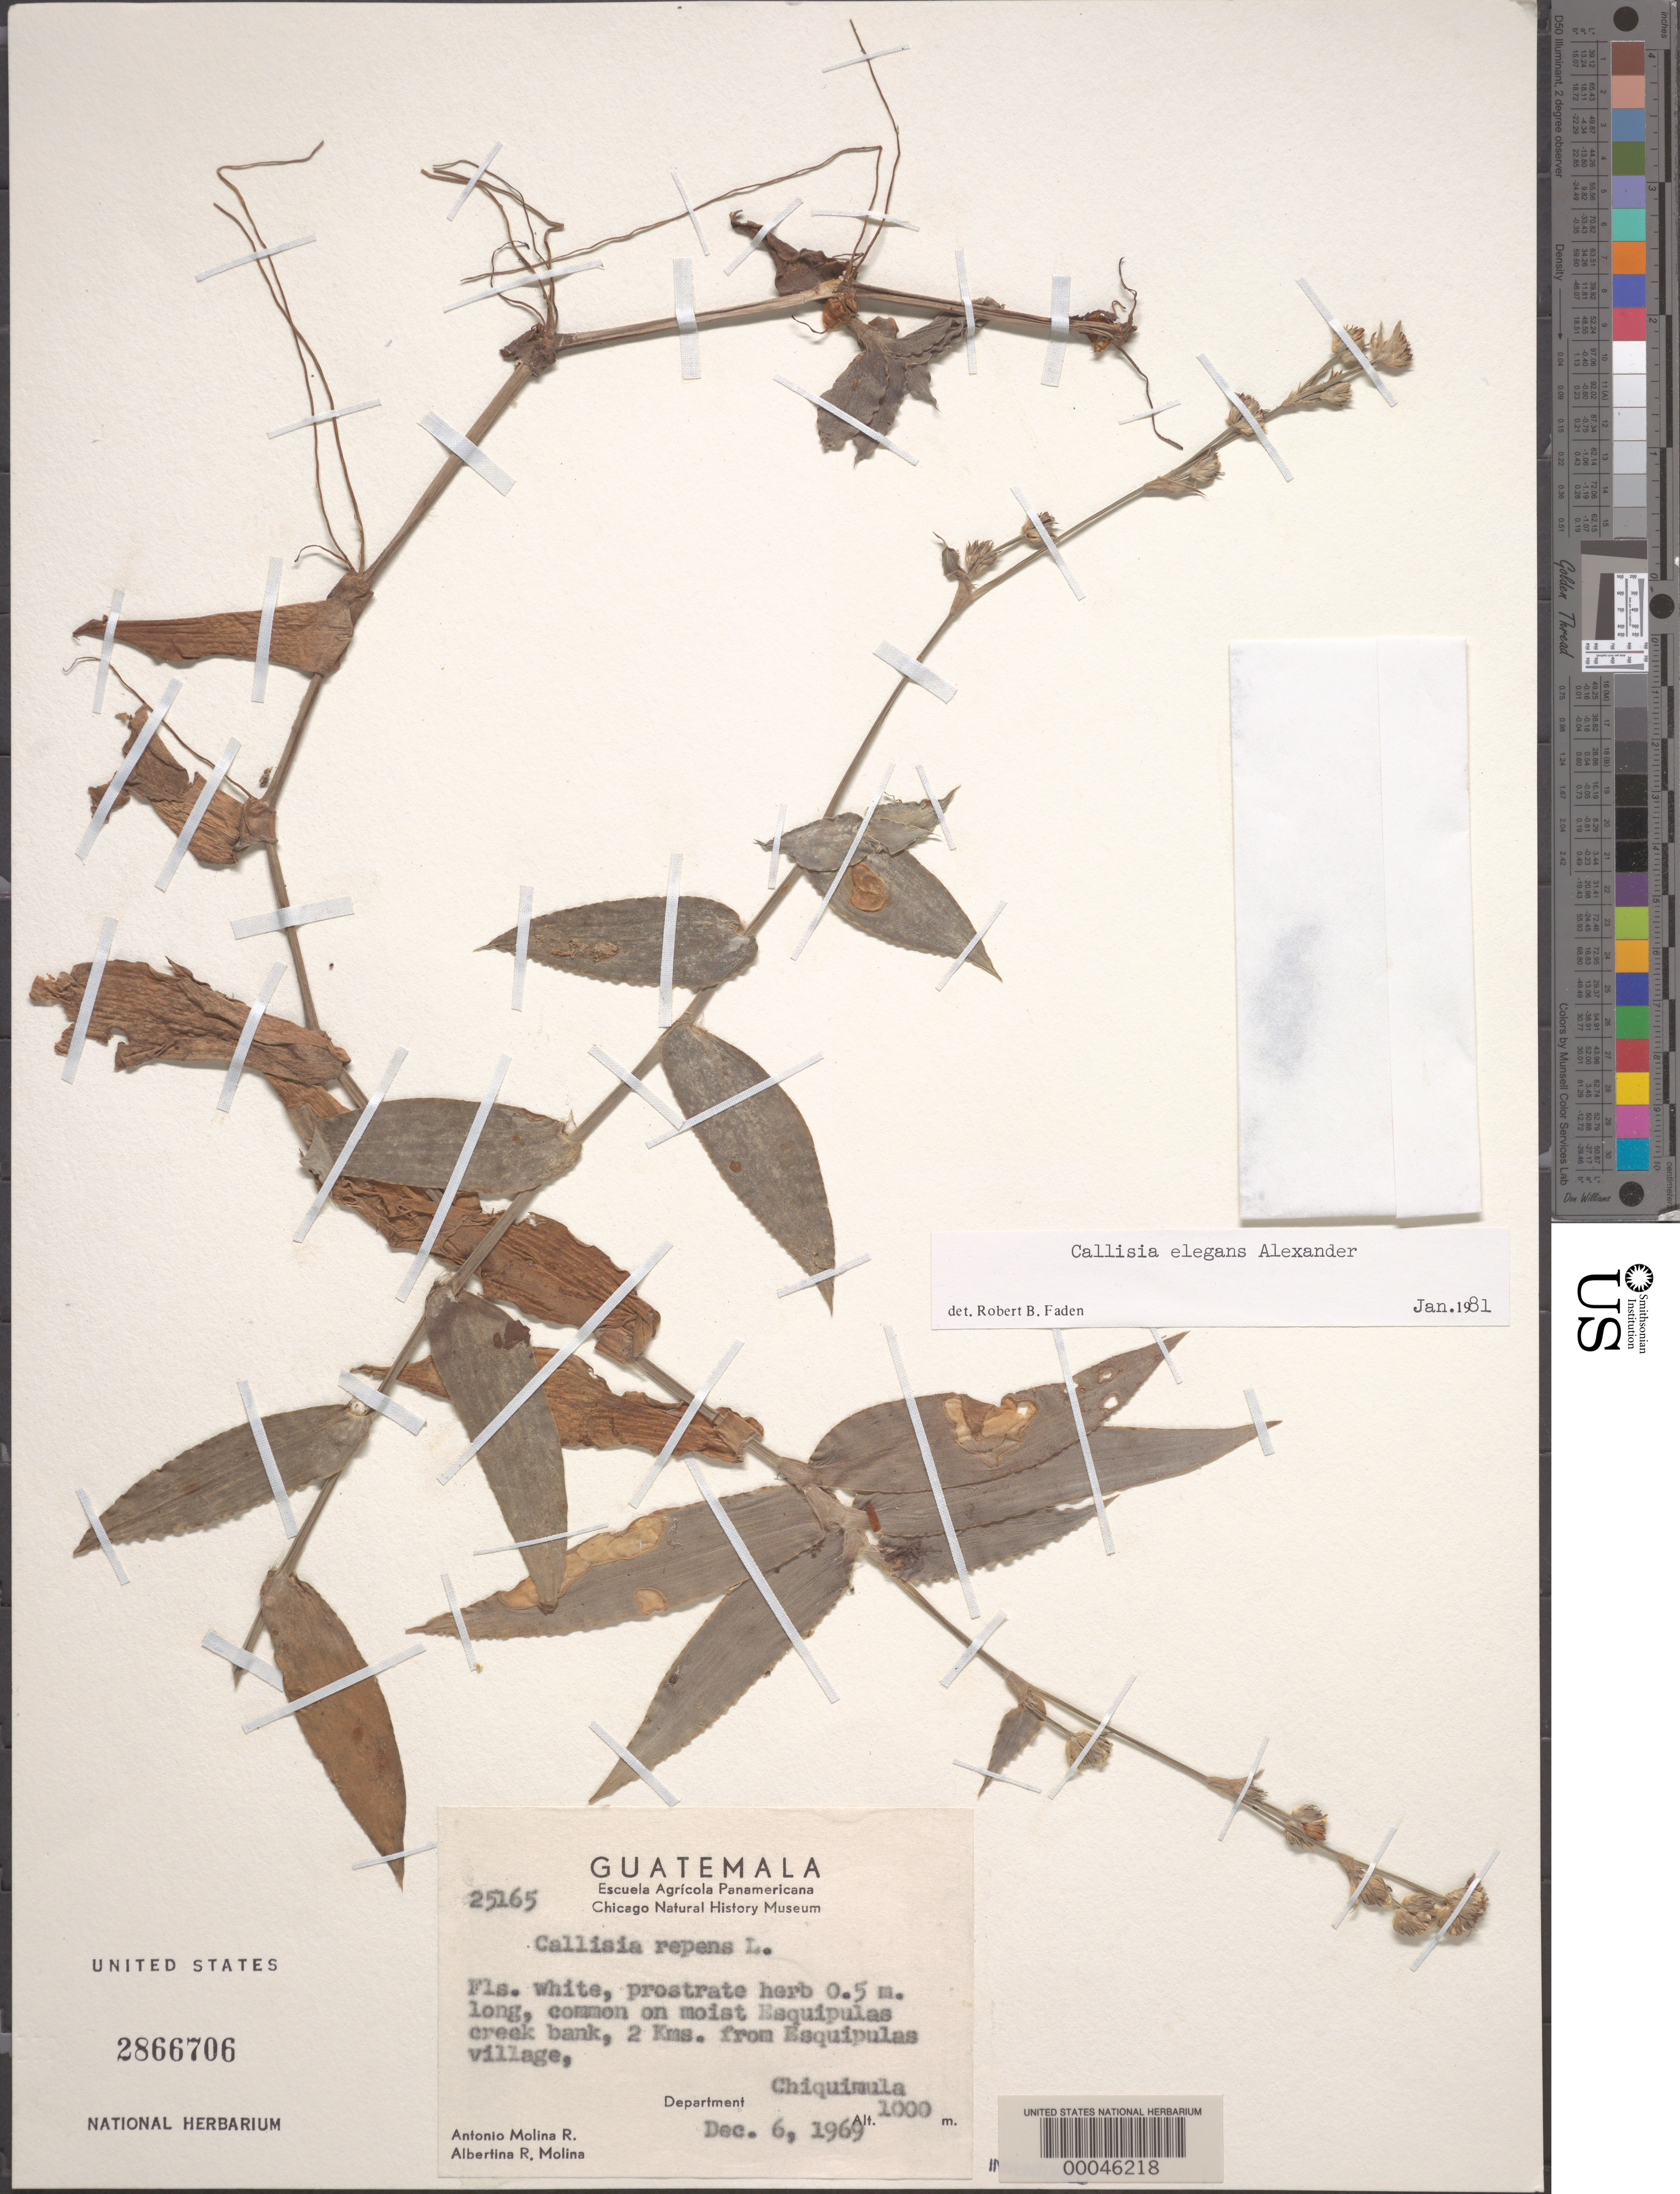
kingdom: Plantae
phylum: Tracheophyta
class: Liliopsida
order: Commelinales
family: Commelinaceae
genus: Callisia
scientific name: Callisia elegans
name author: Alexander ex H.E. Moore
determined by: Faden, Robert B., (US), Smithsonian Institution - National Museum of Natural History (UNITED STATES)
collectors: A. Molina R. & A. Molina R.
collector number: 25165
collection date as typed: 06 Dec 1969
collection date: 1969-12-06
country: Guatemala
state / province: Chiquimula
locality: Near Esquipulas village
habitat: Moist creek bank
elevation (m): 1000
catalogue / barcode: US 2866706